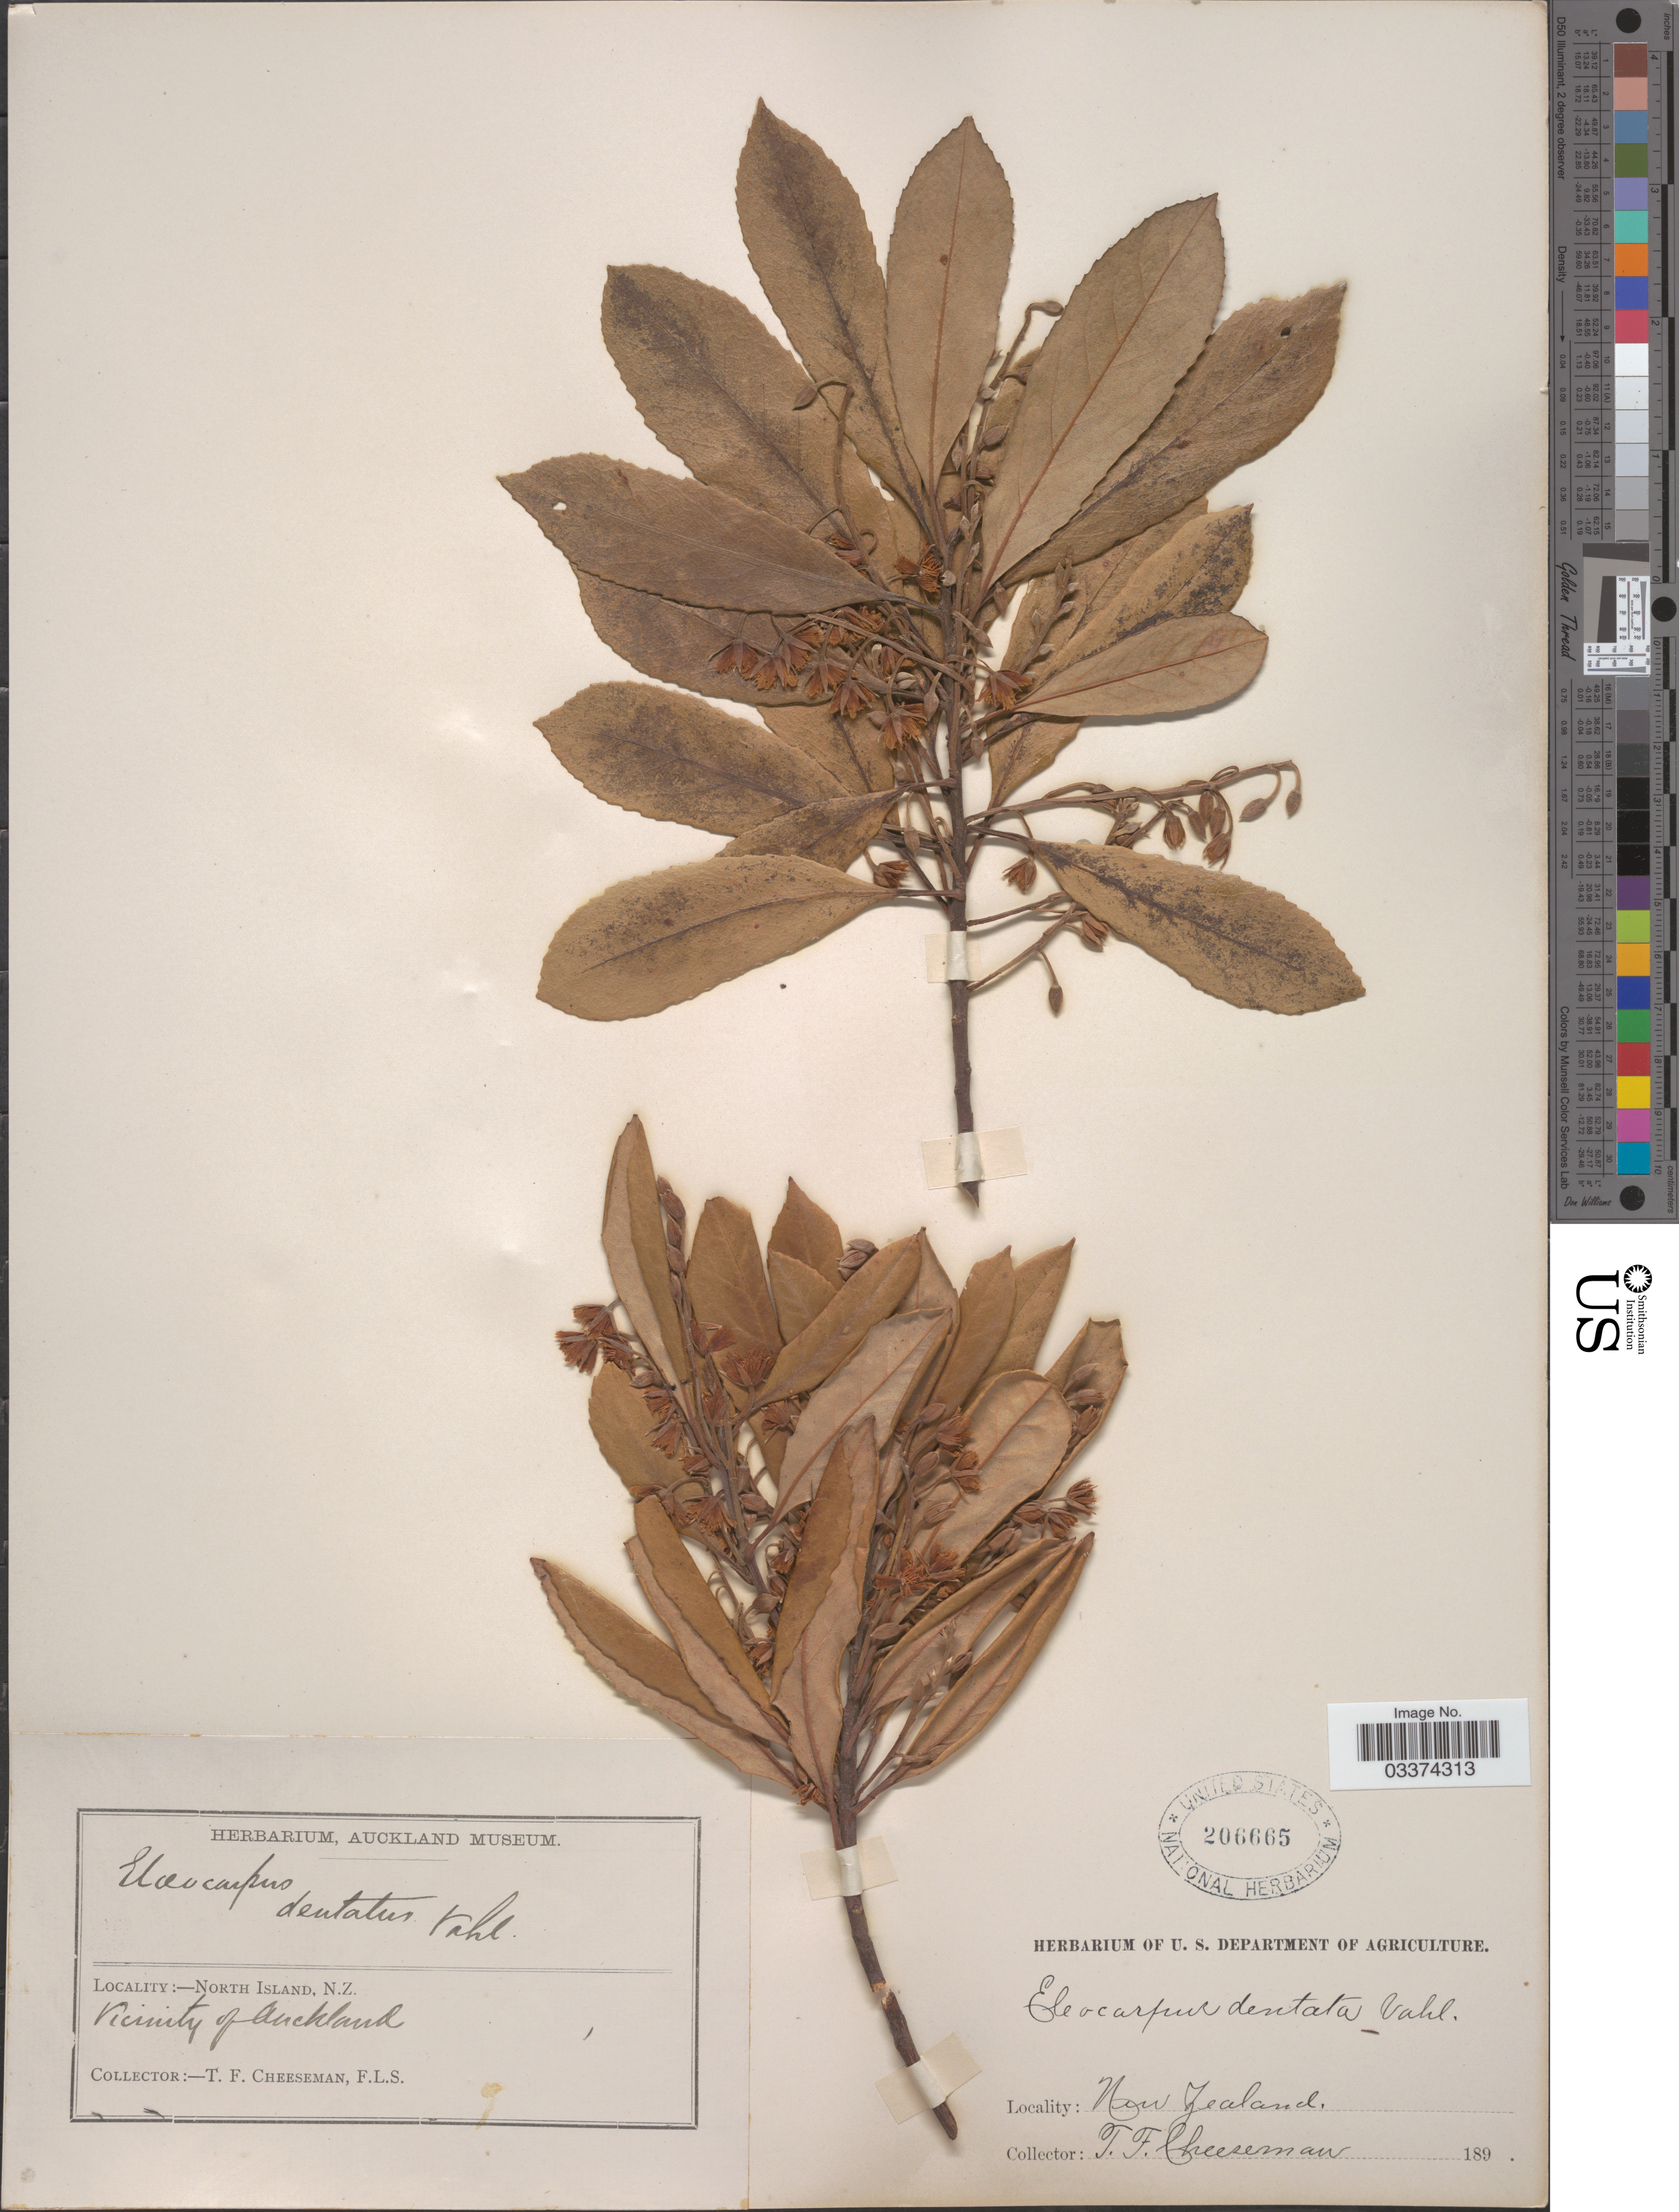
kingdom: Plantae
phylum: Tracheophyta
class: Magnoliopsida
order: Oxalidales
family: Elaeocarpaceae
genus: Elaeocarpus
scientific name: Elaeocarpus dentatus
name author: (J.R. Forst. & G. Forst.) Vahl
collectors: T. F. Cheeseman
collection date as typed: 189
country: New Zealand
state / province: Auckland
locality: North Island, Vicinity of Auckland.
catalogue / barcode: US 206665